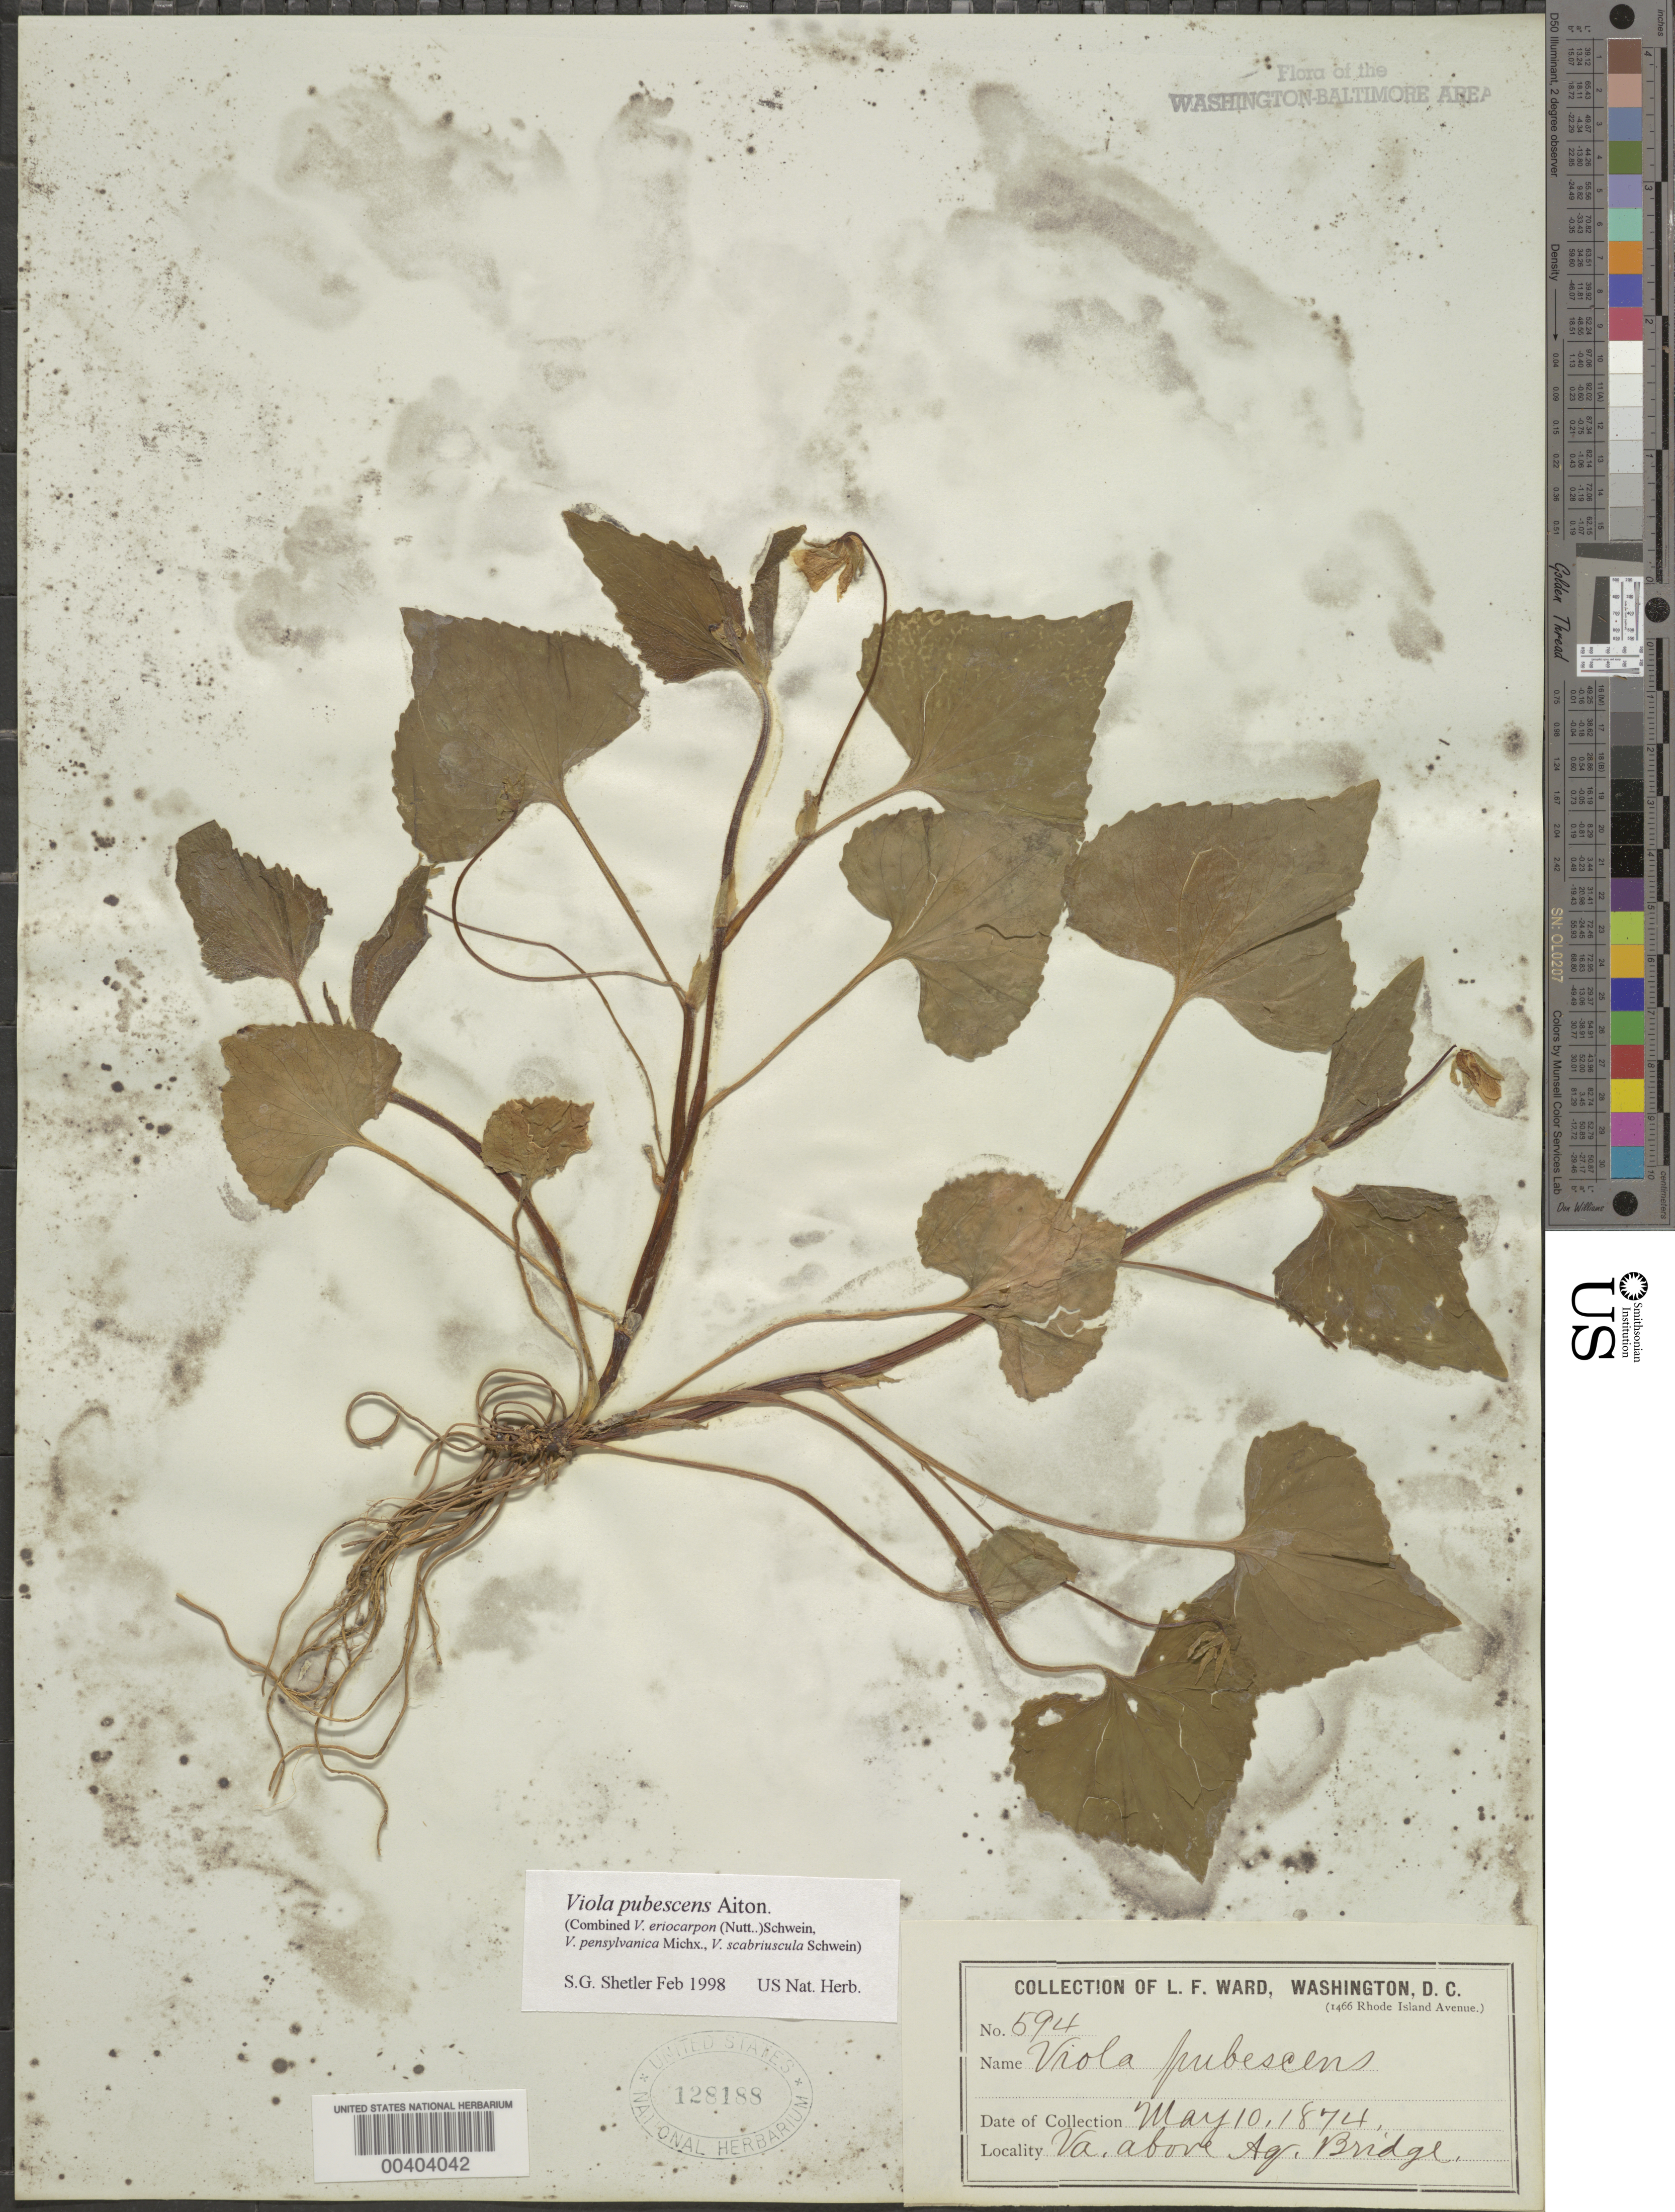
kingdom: Plantae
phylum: Tracheophyta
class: Magnoliopsida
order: Malpighiales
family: Violaceae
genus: Viola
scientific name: Viola pubescens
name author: Aiton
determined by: Shetler, Stanwyn G., (US), NMNH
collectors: L. F. Ward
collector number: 594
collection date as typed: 10 May 1874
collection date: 1874-05-10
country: United States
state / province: Virginia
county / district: Fairfax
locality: Above Aqueduct Bridge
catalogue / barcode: US 128188